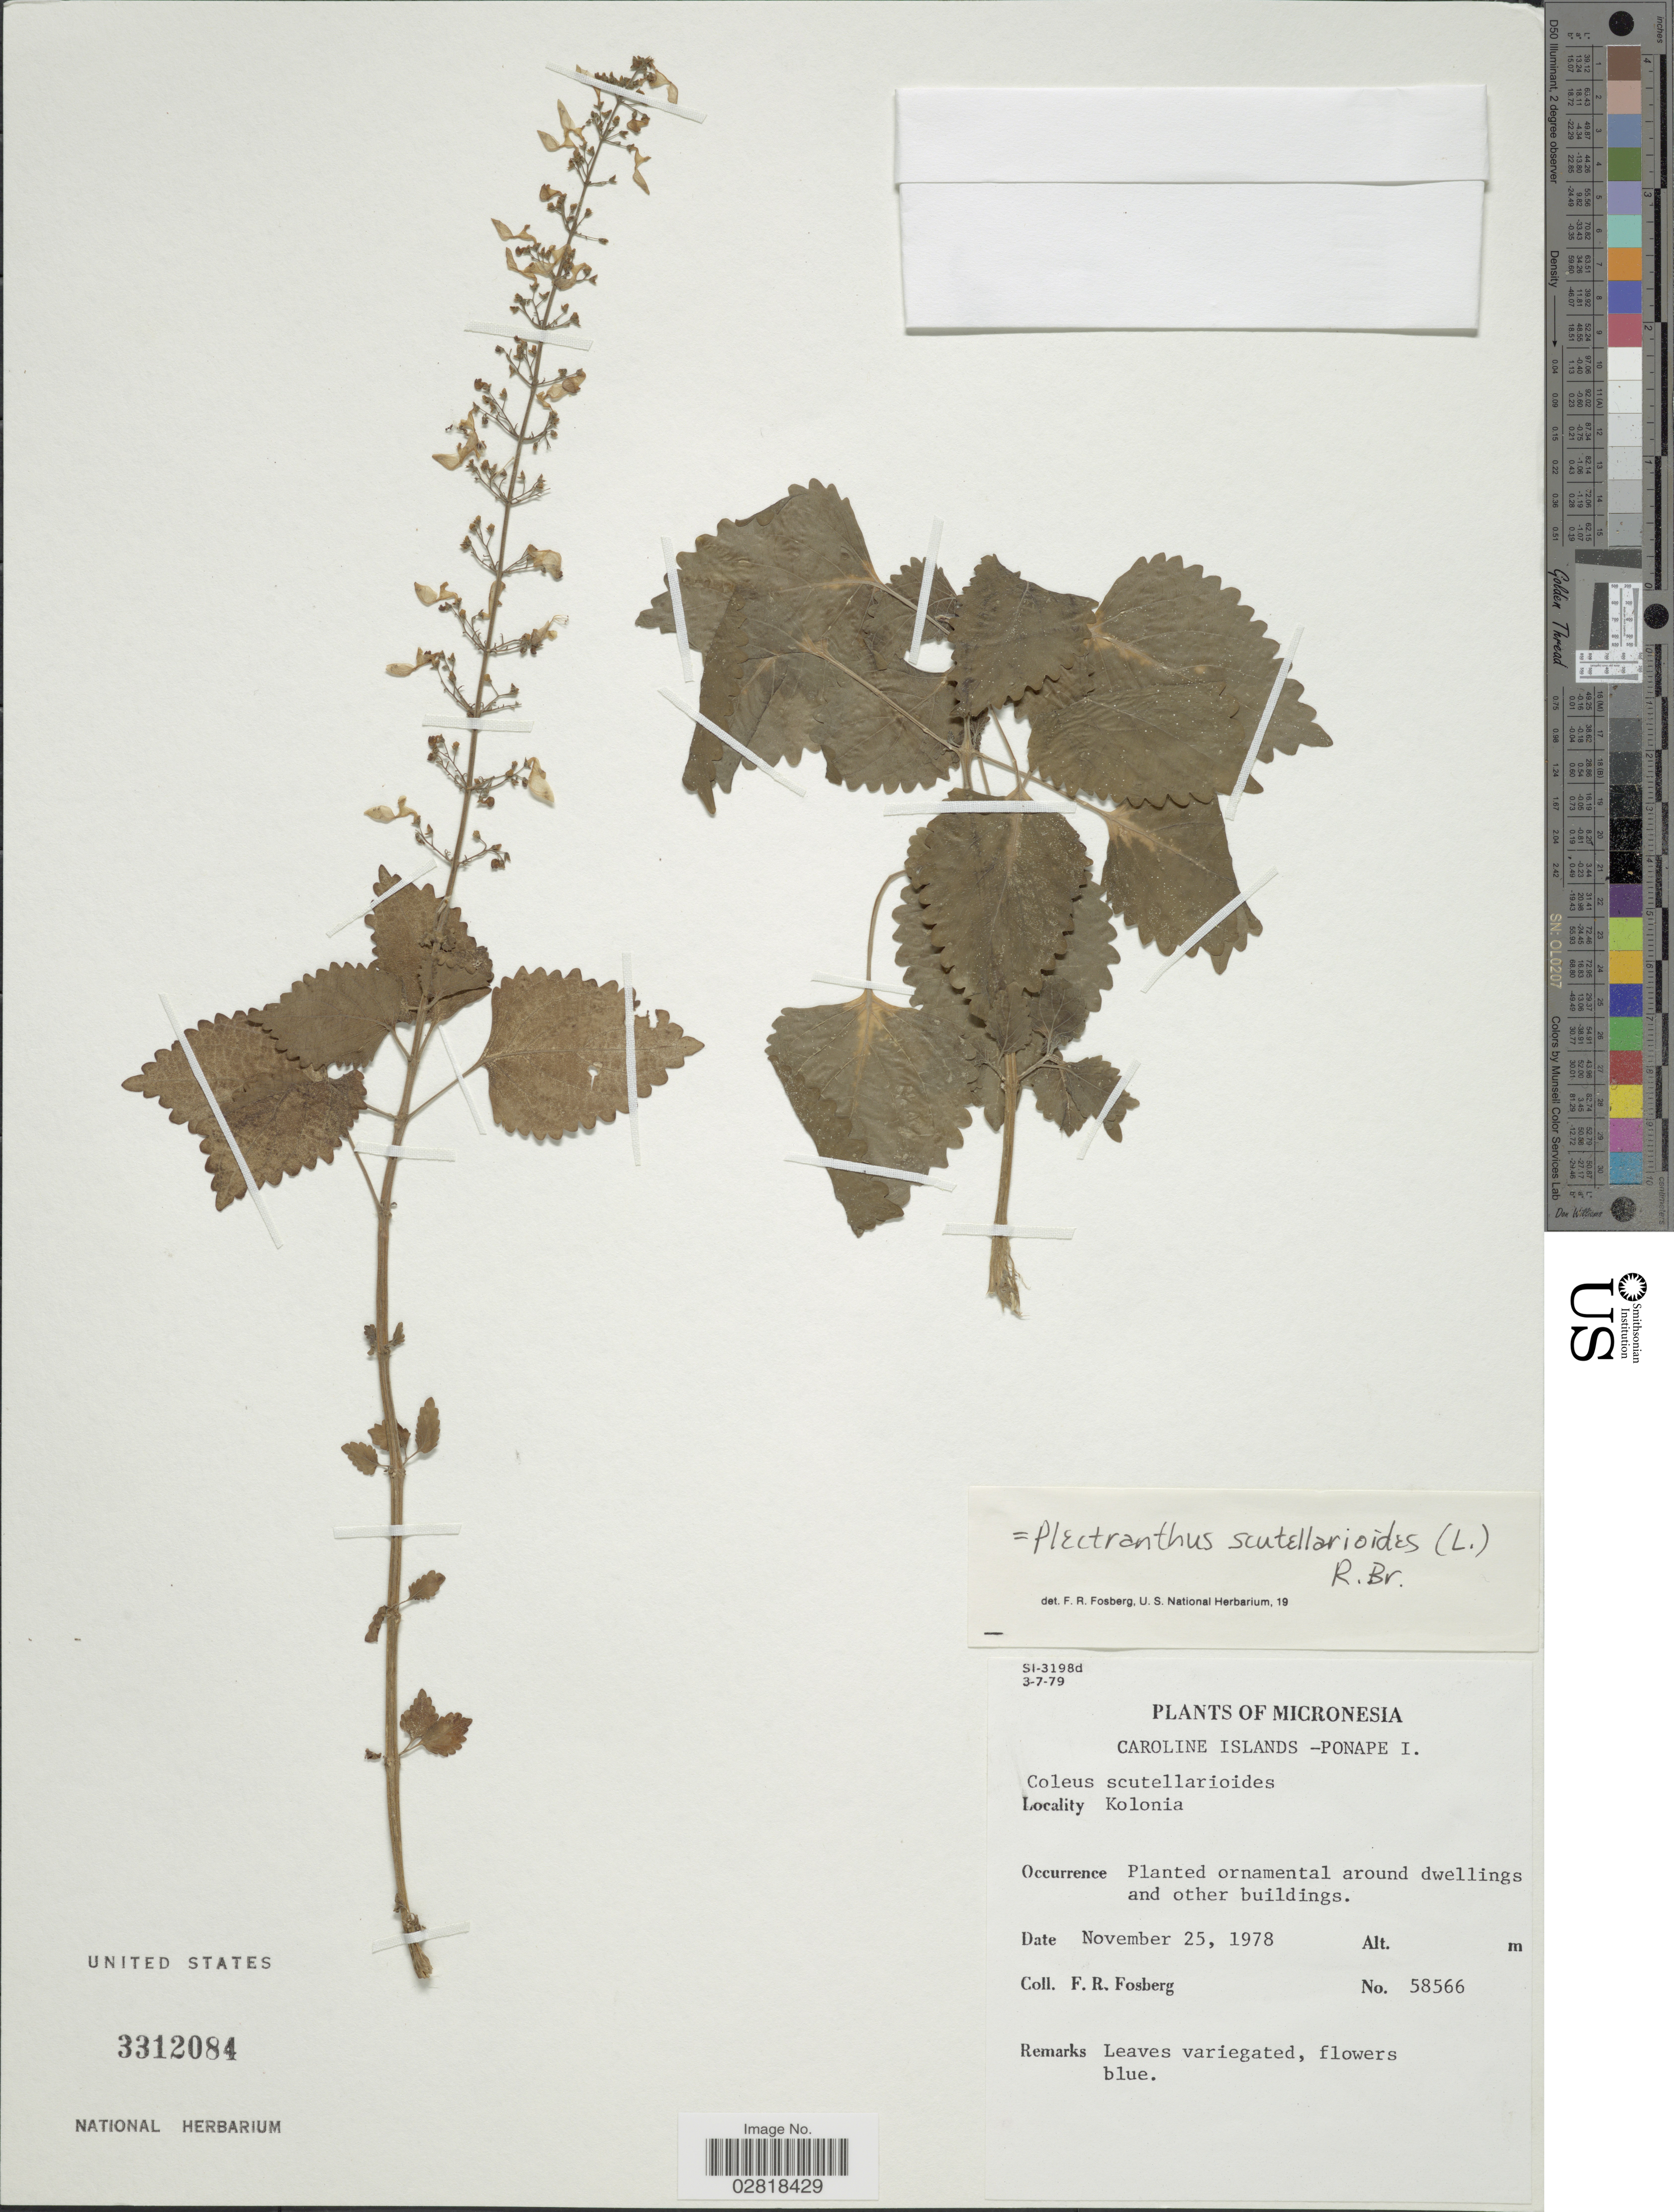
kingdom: Plantae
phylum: Tracheophyta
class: Magnoliopsida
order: Lamiales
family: Lamiaceae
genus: Coleus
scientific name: Coleus scutellarioides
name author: (L.) Benth.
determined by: Wagner, W. L., (BOT), Smithsonian Institution - National Museum of Natural History (UNITED STATES)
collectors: F. R. Fosberg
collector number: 58566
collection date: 1978-11-25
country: Micronesia, Federated States of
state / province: Pohnpei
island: Pohnpei [Ponape]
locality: Caroline Islands - Ponape I. Kolonia.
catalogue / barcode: US 3312084